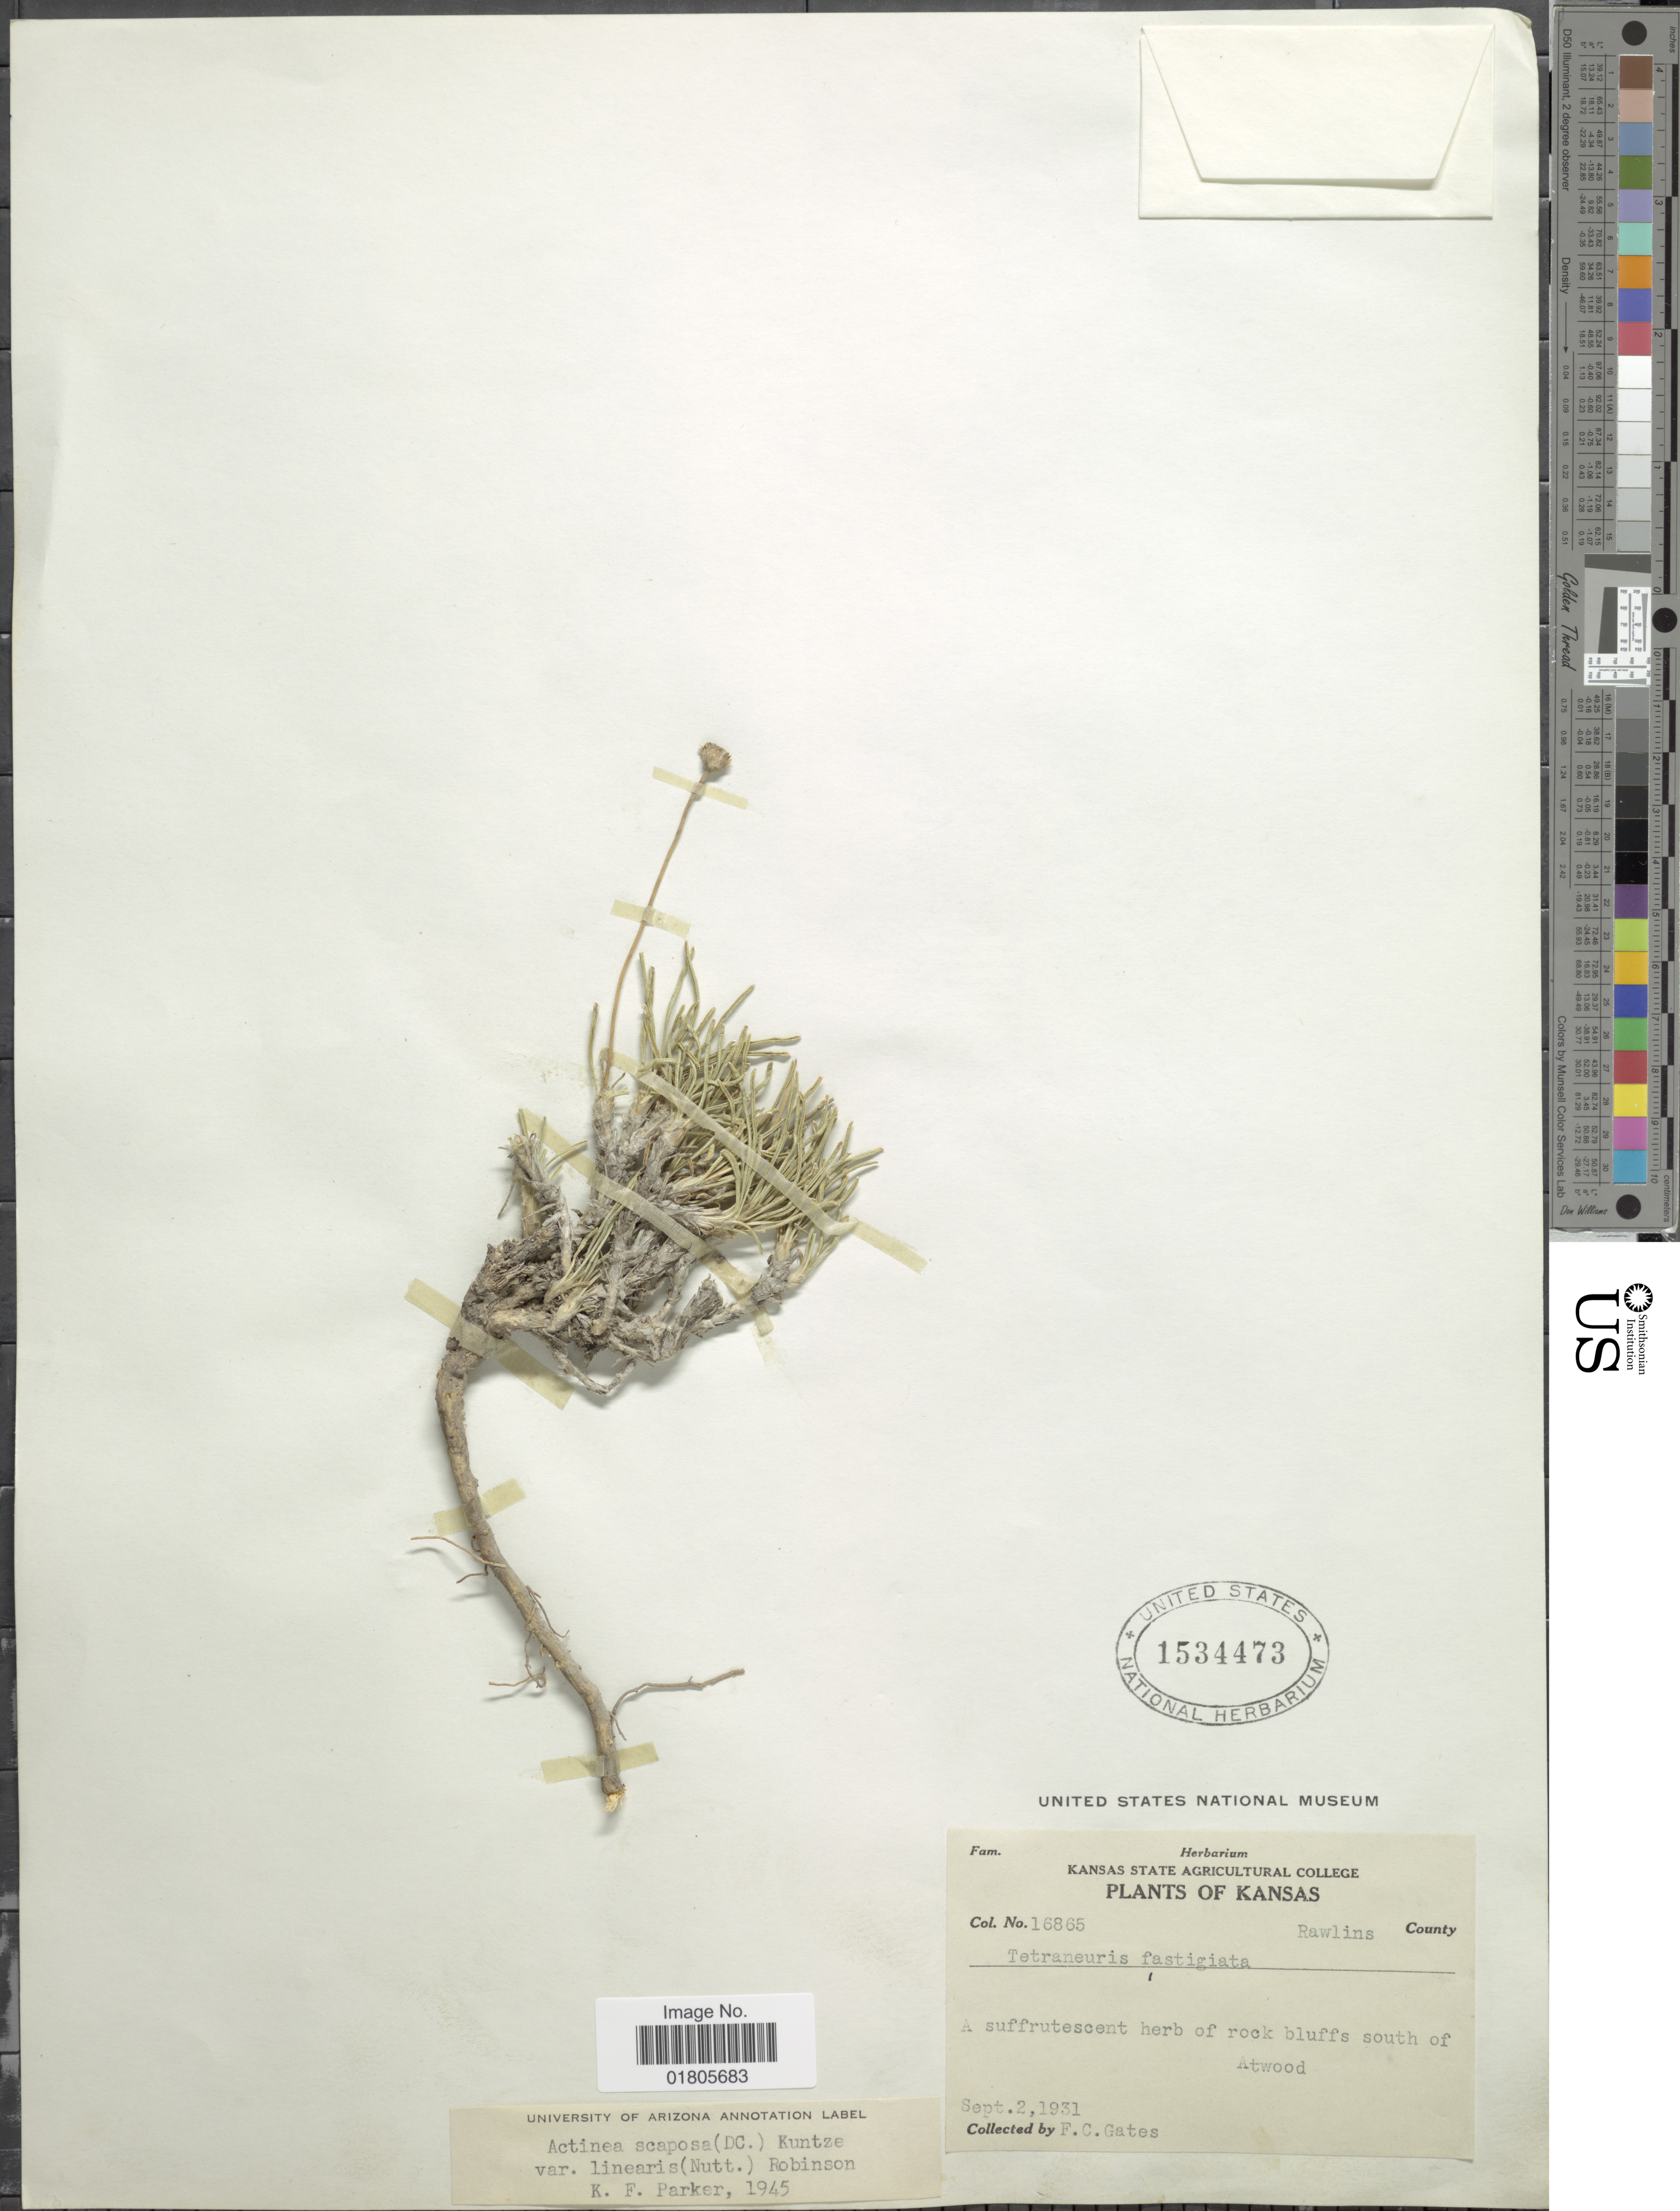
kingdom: Plantae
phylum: Tracheophyta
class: Magnoliopsida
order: Asterales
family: Asteraceae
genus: Actinea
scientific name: Actinea scaposa var. linearis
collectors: F. C. Gates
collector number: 16865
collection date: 1931-09-02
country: United States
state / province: Kansas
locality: Rawlins County. rock bluffs south of Atwood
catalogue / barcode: US 1534473